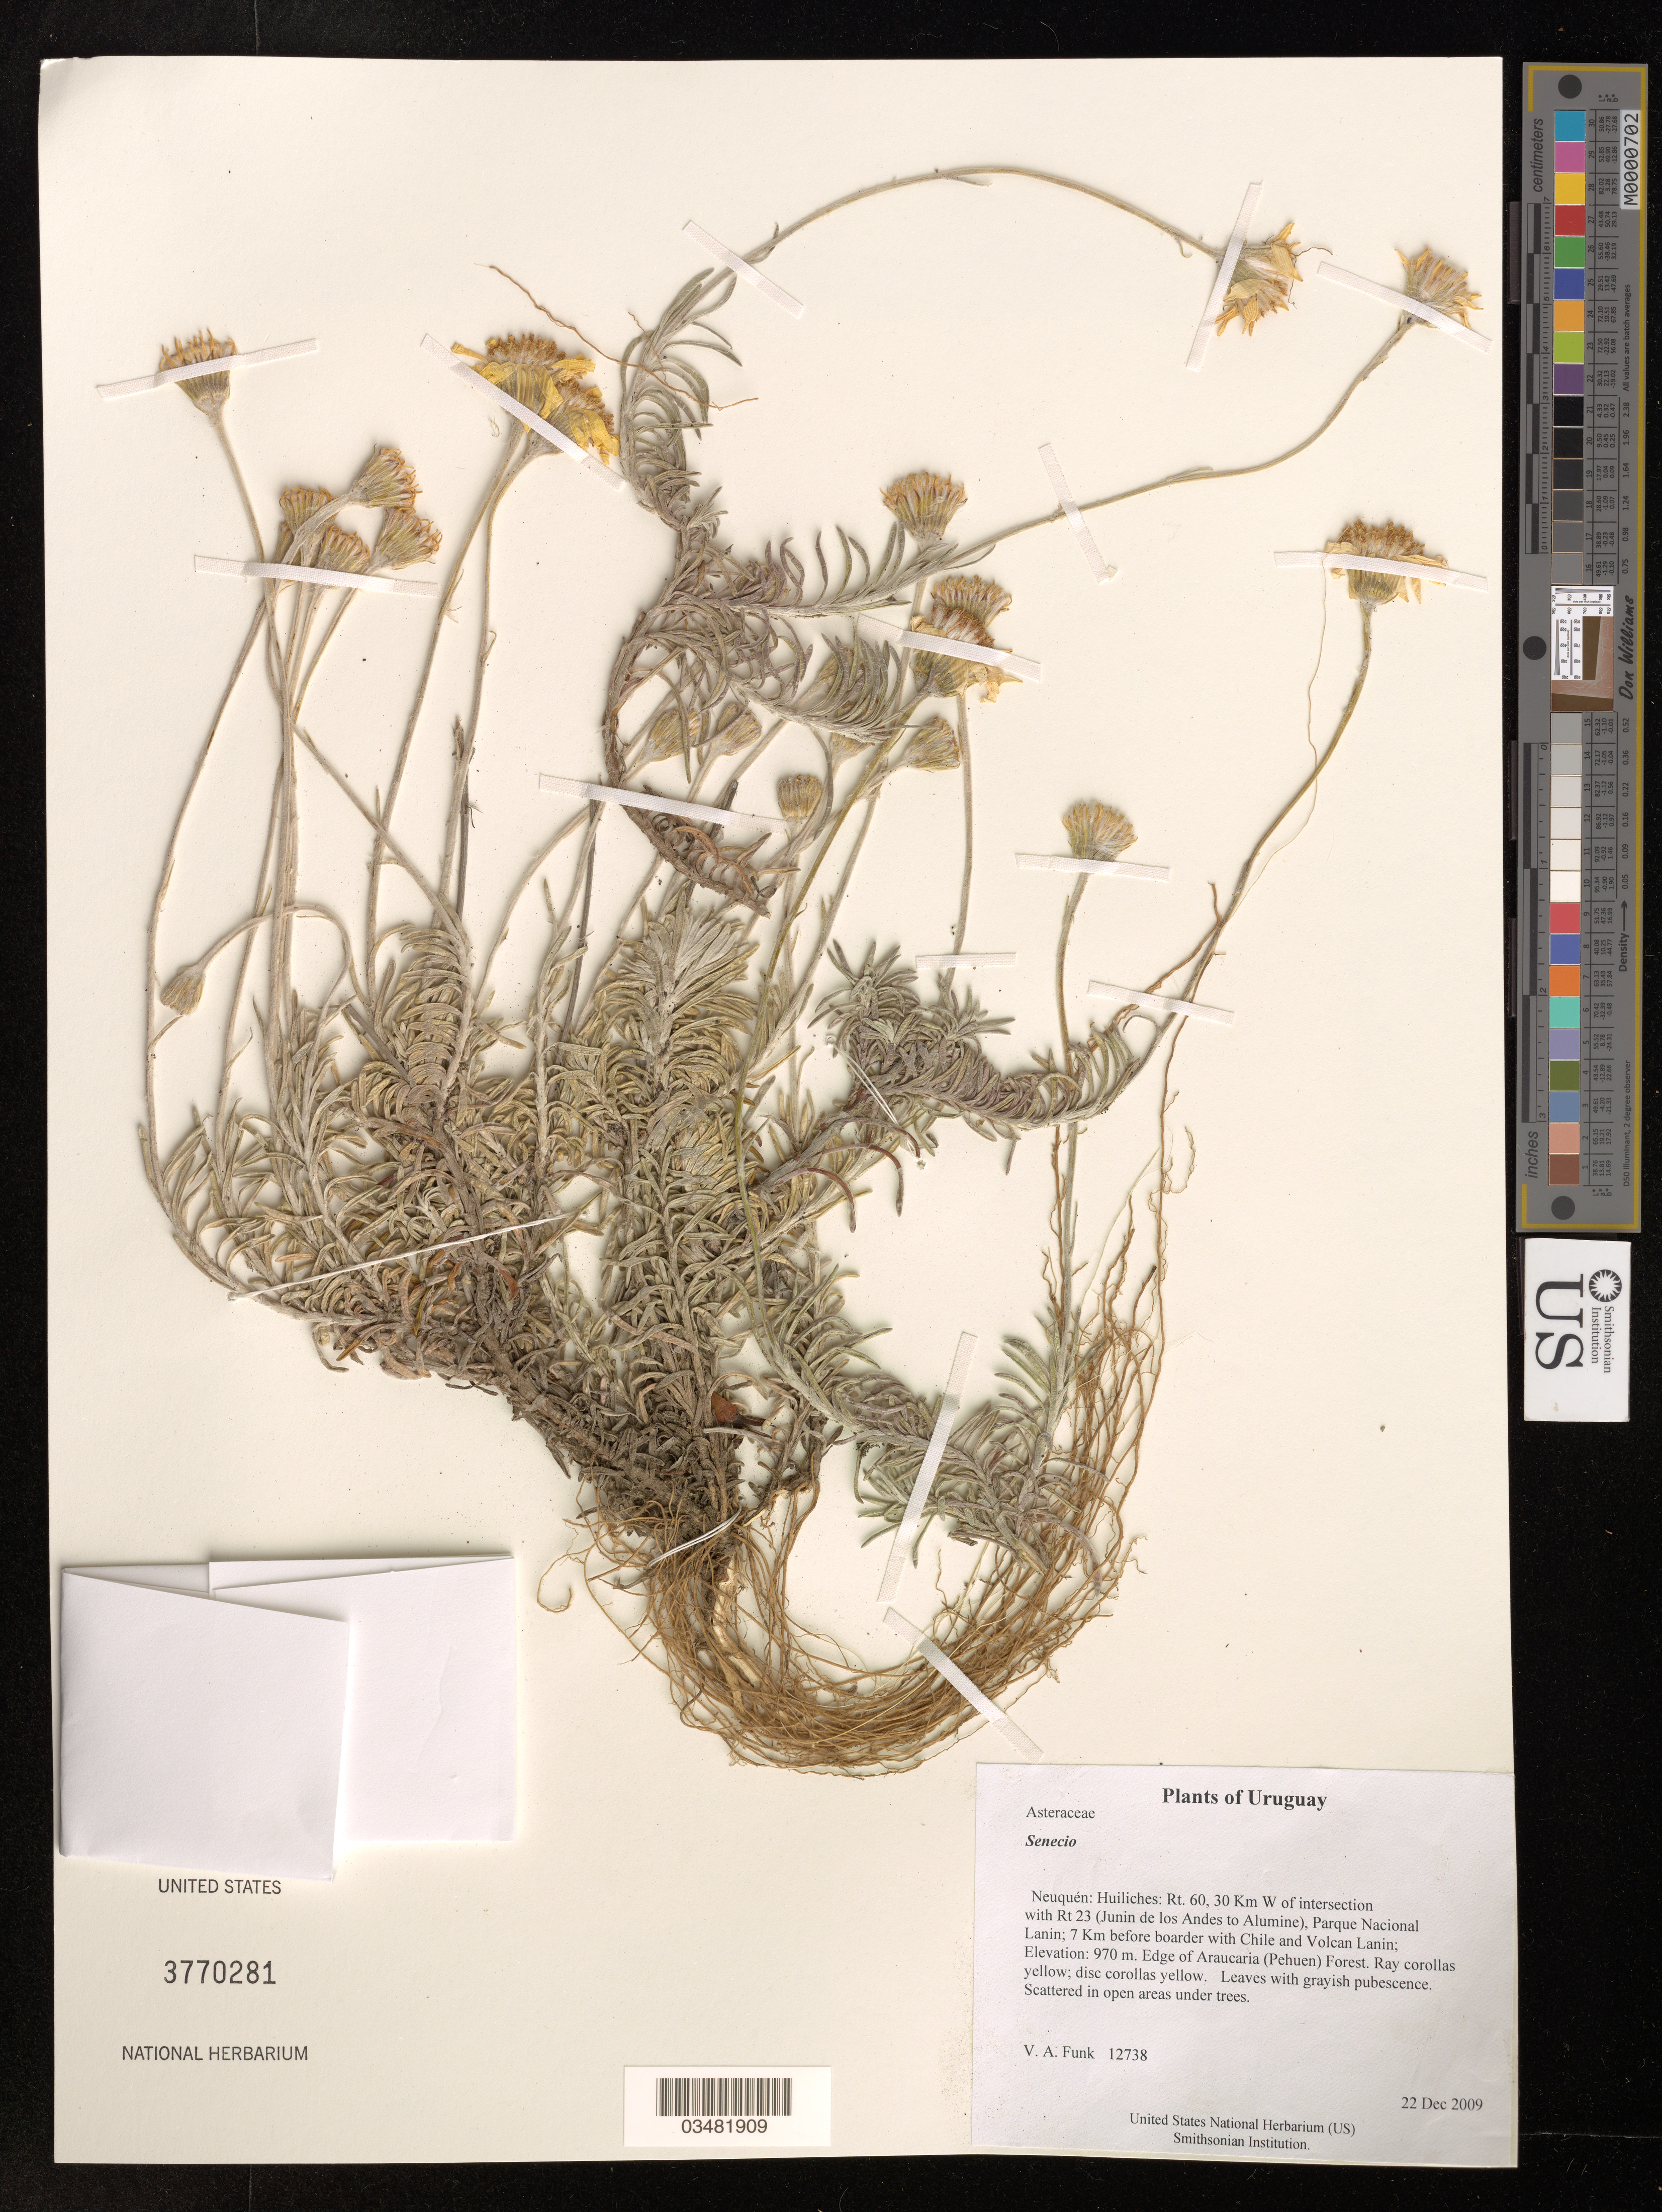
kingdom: Plantae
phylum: Tracheophyta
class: Magnoliopsida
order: Asterales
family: Asteraceae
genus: Senecio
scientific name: Senecio sp.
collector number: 12738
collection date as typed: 22 Dec 2009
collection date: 2009-12-22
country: Argentina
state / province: Neuquén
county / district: Huiliches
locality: Rt. 60, 30 Km W of intersection with Rt 23 (Junin de los Andes to Alumine), Parque Nacional Lanin; 7 Km before boarder with Chile and Volcan Lanin.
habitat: Edge of Araucaria (Pehuen) Forest.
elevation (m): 970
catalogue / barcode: US 3770281